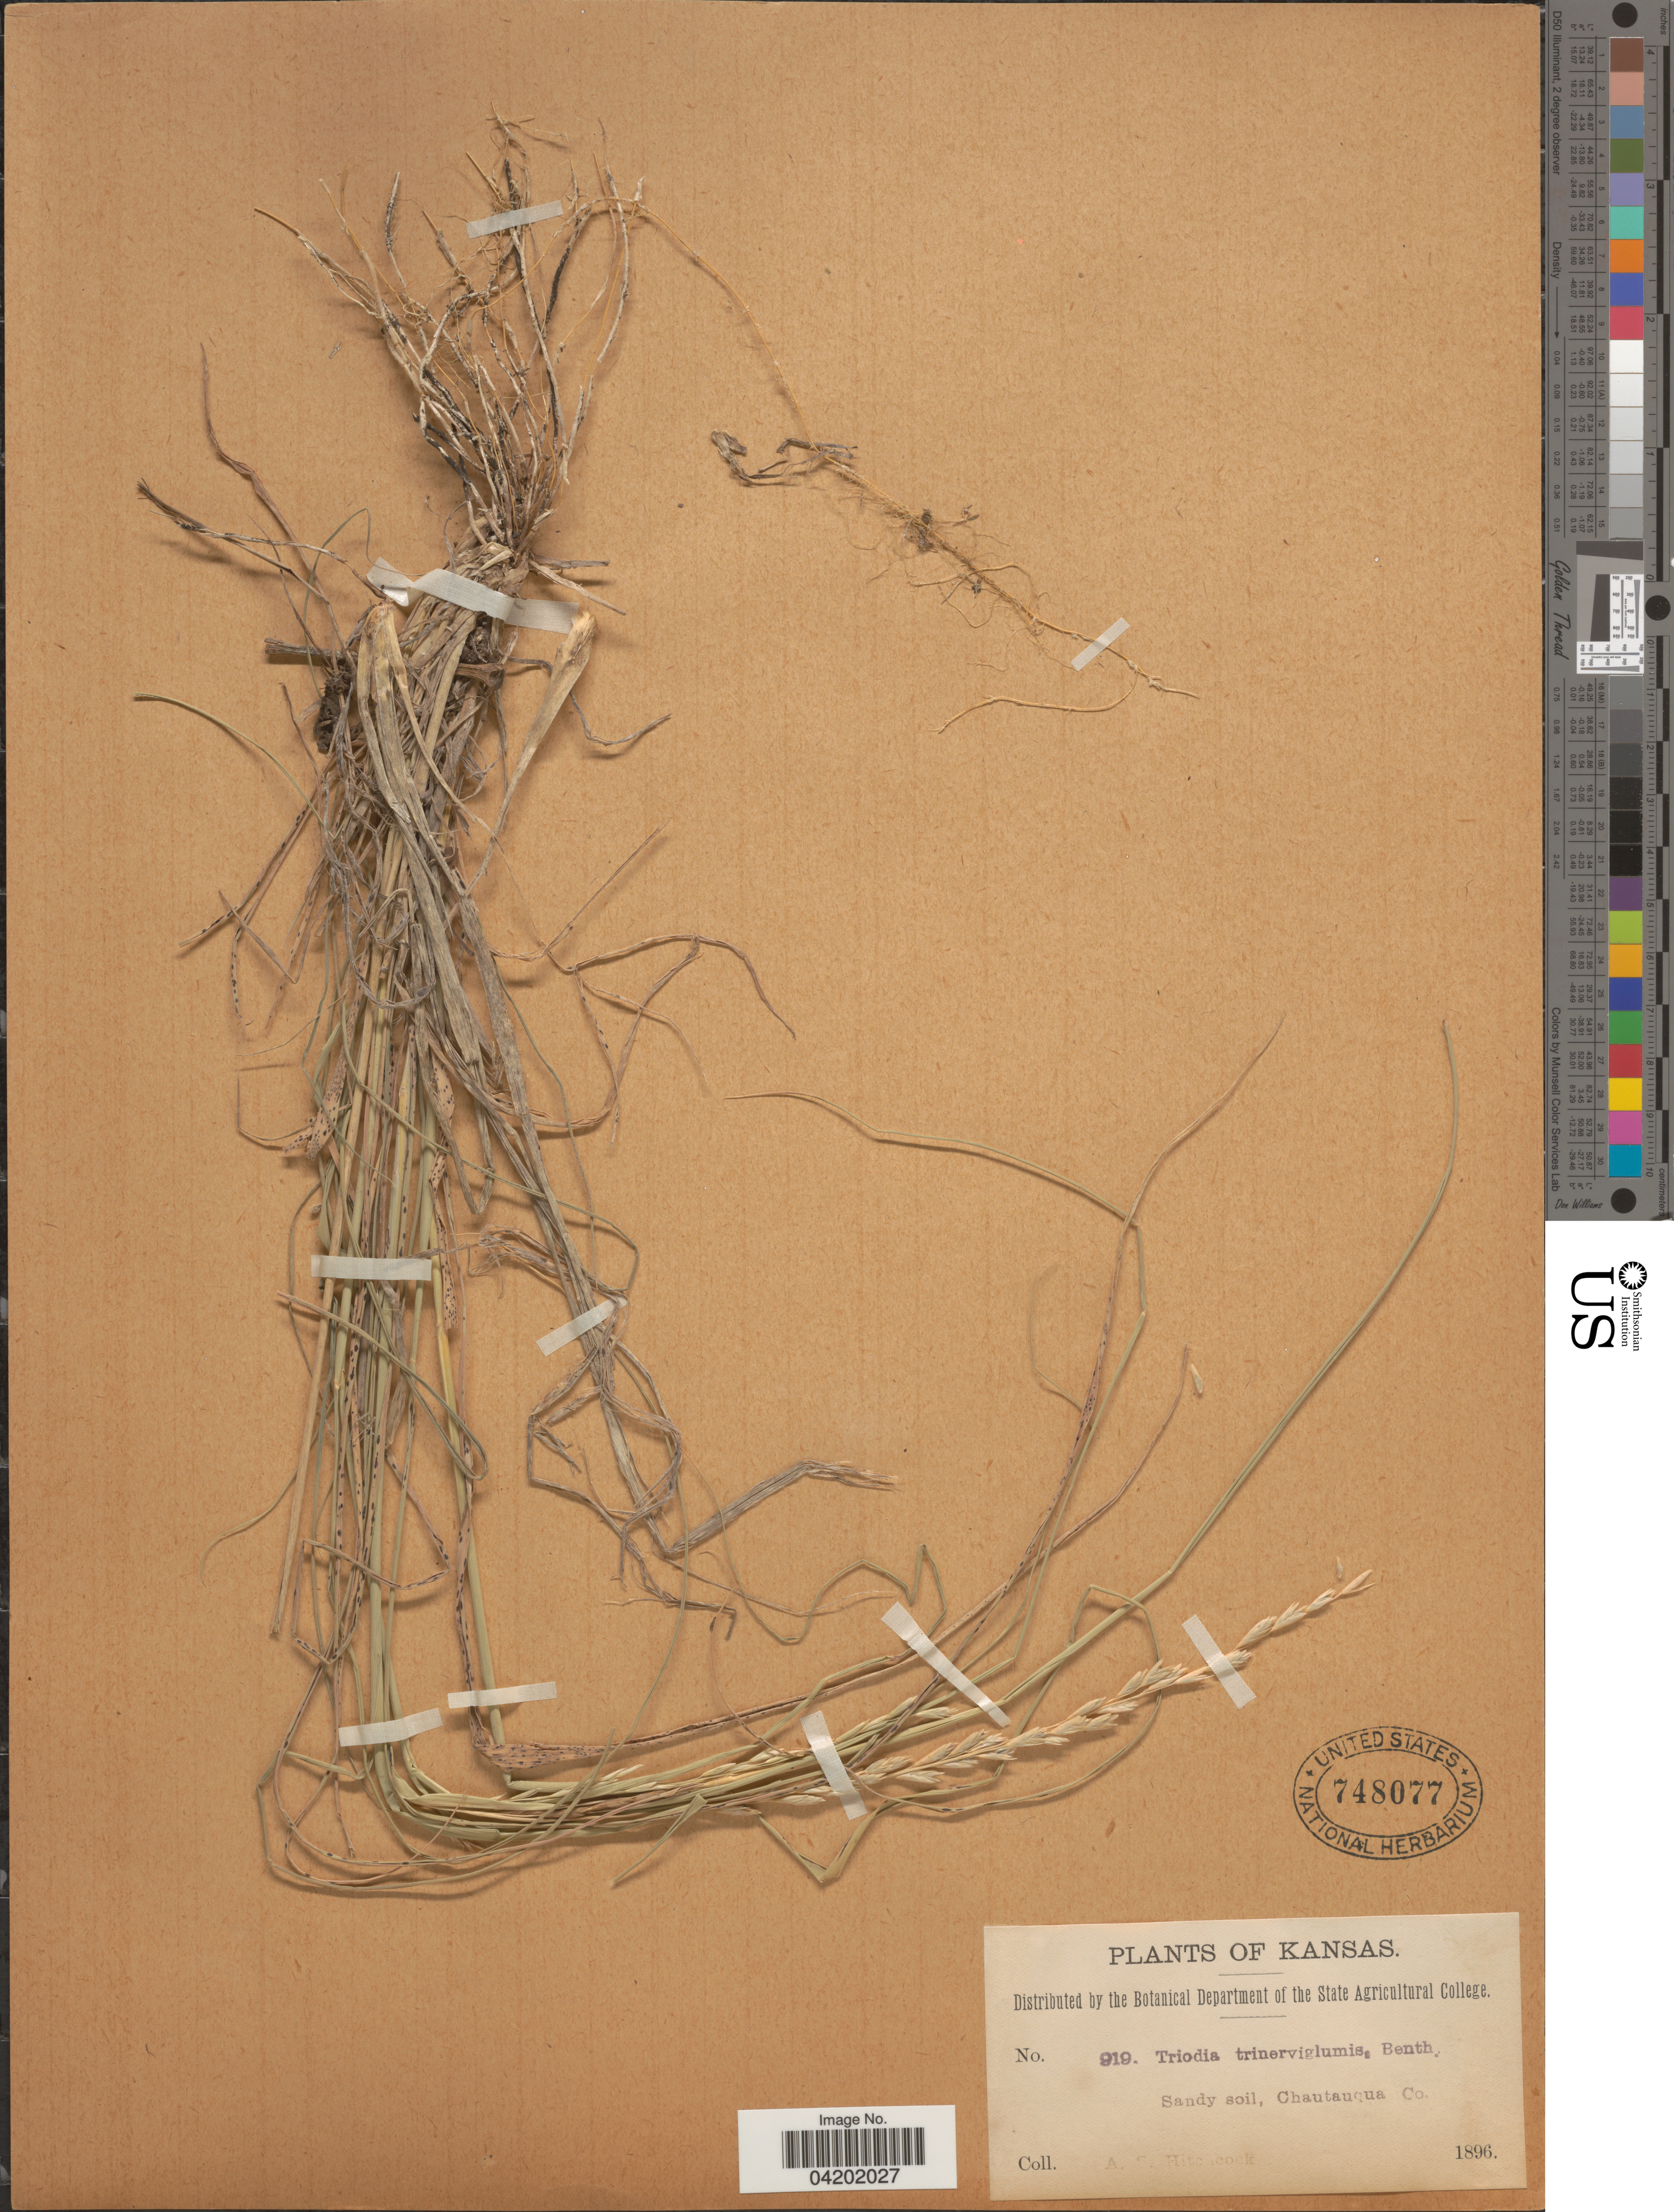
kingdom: Plantae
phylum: Tracheophyta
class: Liliopsida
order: Poales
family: Poaceae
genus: Tridentopsis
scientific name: Tridentopsis mutica var. elongata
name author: P.M. Peterson & Romasch.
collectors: A. S. Hitchcock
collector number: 919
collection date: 1896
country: United States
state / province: Kansas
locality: Chautauqua Co.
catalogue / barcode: US 748077